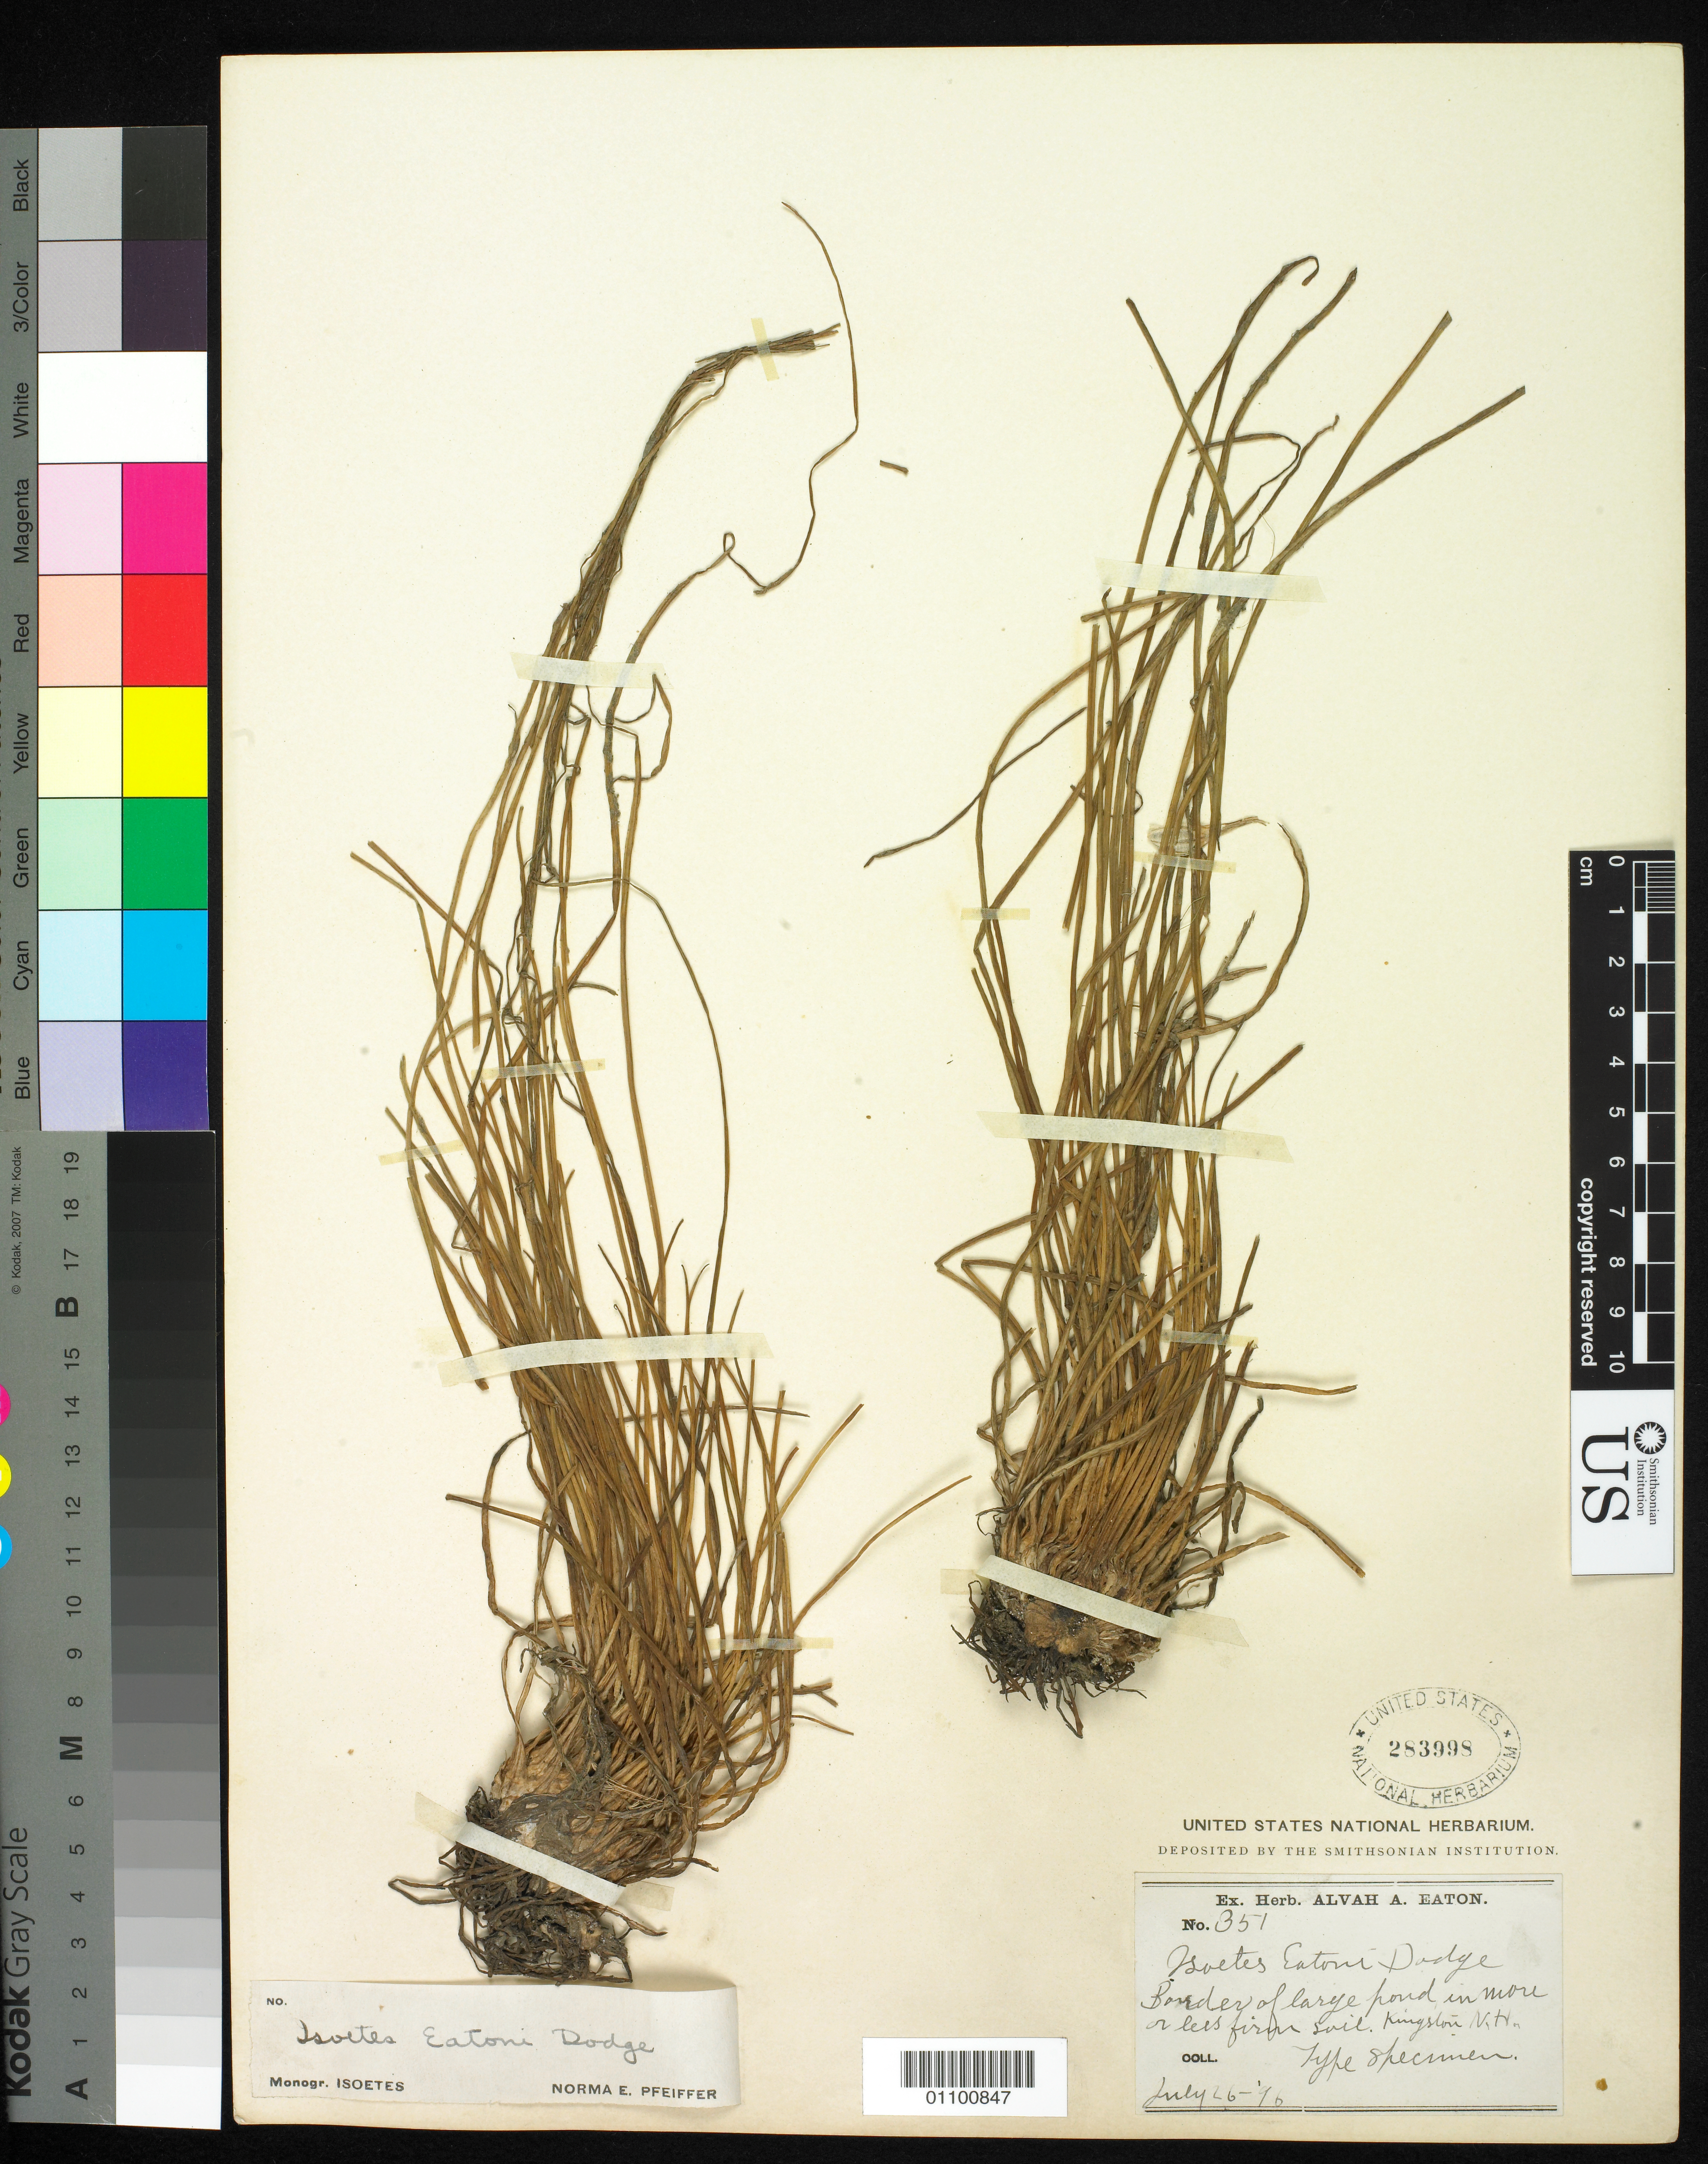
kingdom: Plantae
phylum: Tracheophyta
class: Lycopodiopsida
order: Isoetales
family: Isoetaceae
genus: Isoetes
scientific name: Isoetes eatonii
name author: R. Dodge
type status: Type Collection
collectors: A. A. Eaton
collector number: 351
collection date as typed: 26 Jul 1896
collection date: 1896-07-26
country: United States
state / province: New Hampshire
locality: Kingston.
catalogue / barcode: US 283998